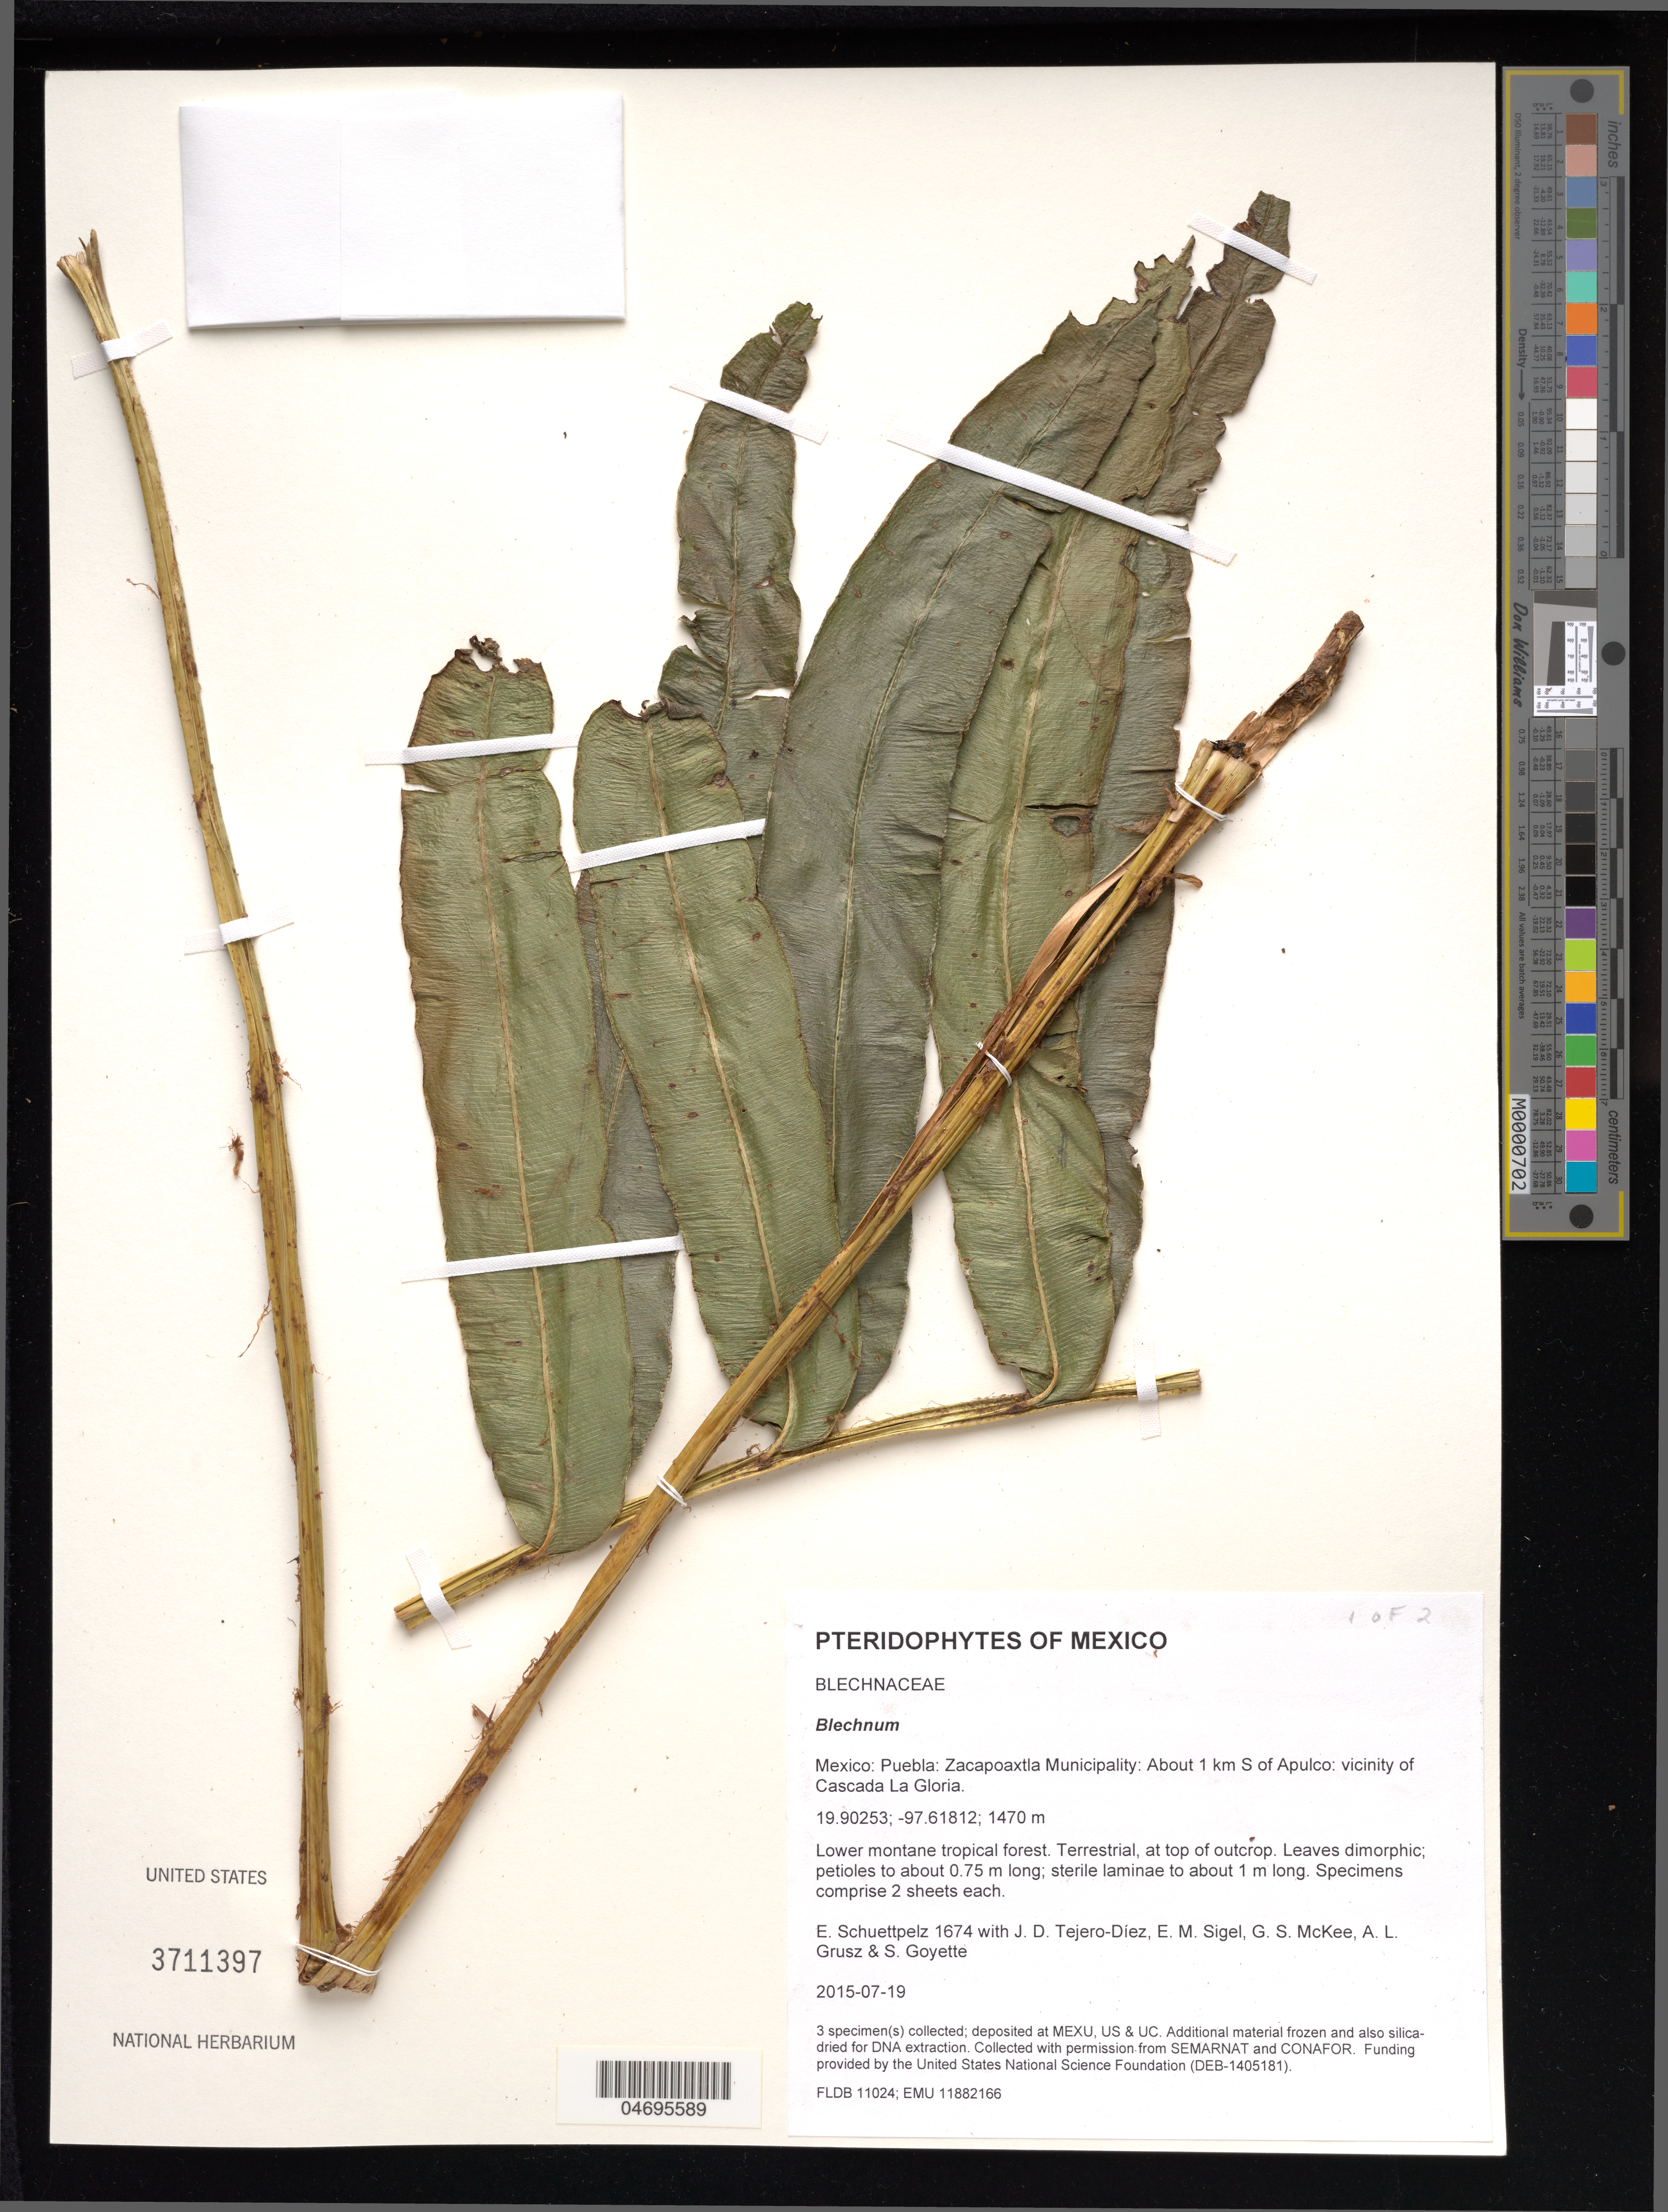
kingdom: Plantae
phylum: Tracheophyta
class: Polypodiopsida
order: Polypodiales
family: Blechnaceae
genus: Blechnum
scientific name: Blechnum sp.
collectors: E. Schuettpelz, D. Tejero-Díez, E. M. Sigel, G. S. McKee & A. Grusz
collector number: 1674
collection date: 2015-07-19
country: Mexico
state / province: Puebla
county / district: Zacapoaxtla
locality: About 1 km S of Apulco: vicinity of Cascada La Gloria.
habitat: Lower montane tropical forest.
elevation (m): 1470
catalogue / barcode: US 3711397